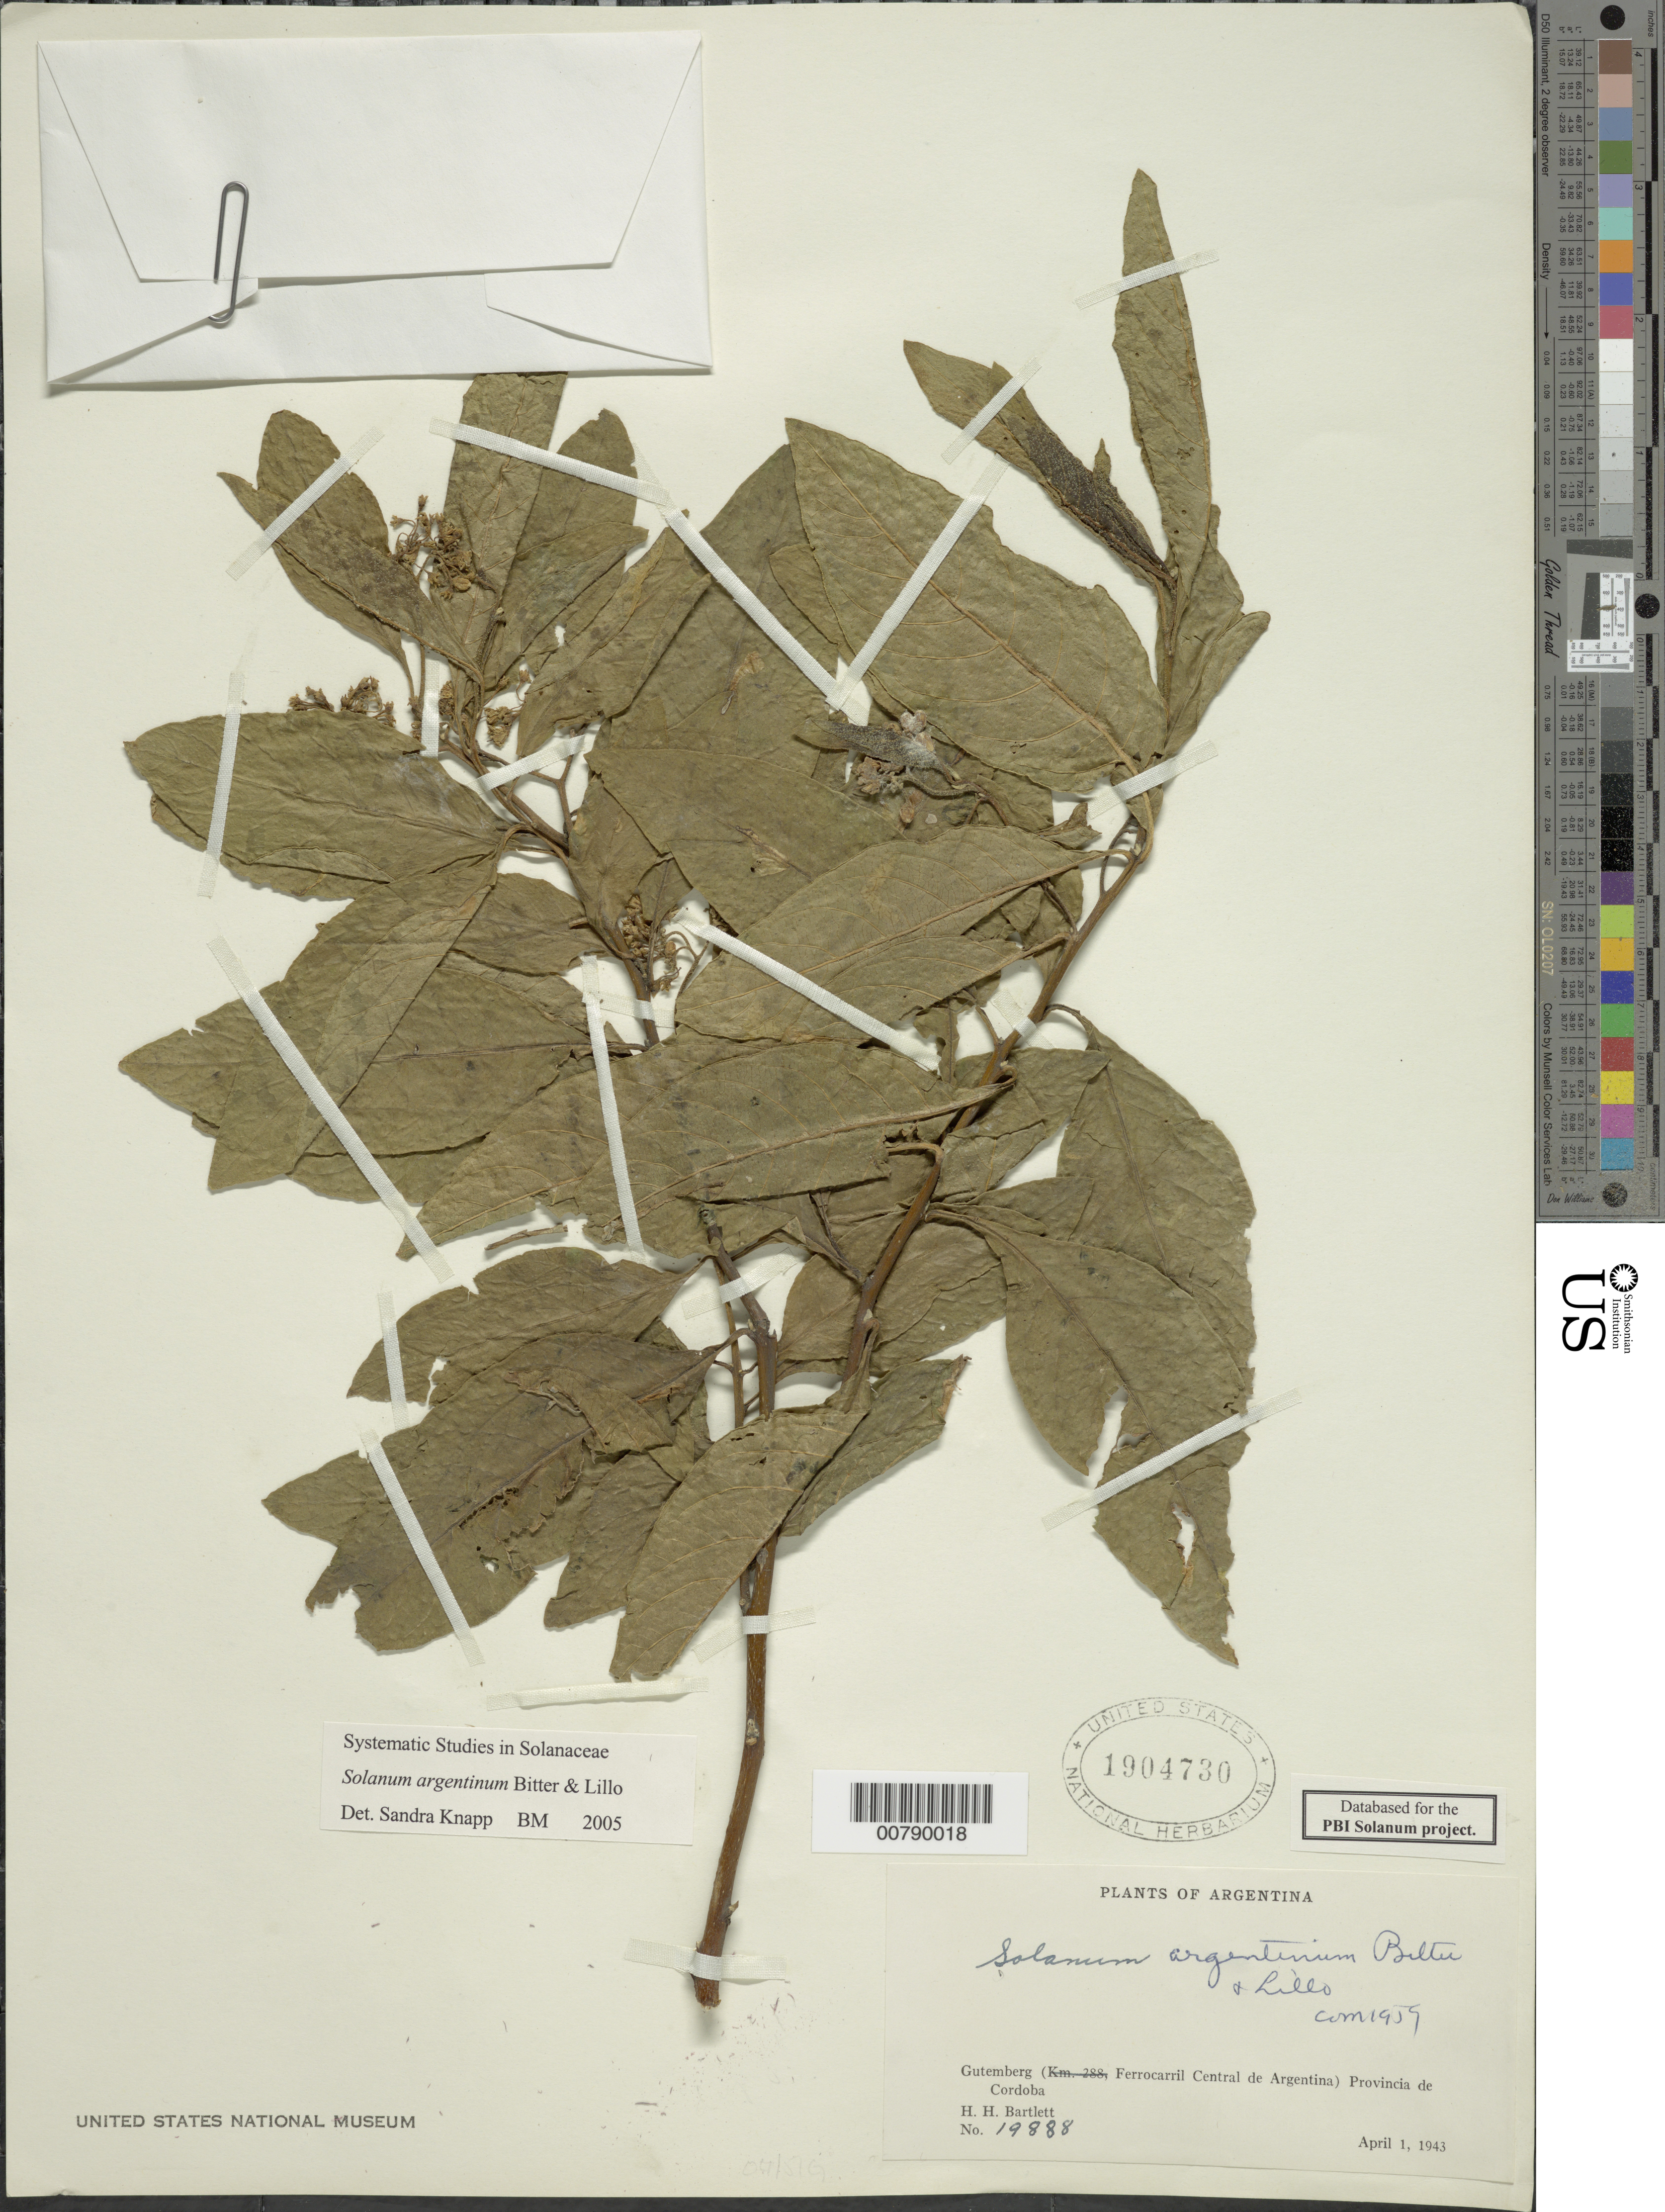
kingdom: Plantae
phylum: Tracheophyta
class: Magnoliopsida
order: Solanales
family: Solanaceae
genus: Solanum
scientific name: Solanum argentinum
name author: Bitter & Lillo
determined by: Knapp, S. D.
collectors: H. H. Bartlett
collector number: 19888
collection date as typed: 1 Apr 1943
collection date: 1943-04-01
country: Argentina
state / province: Córdoba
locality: Ferrocarril Central de Argentina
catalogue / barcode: US 1904730